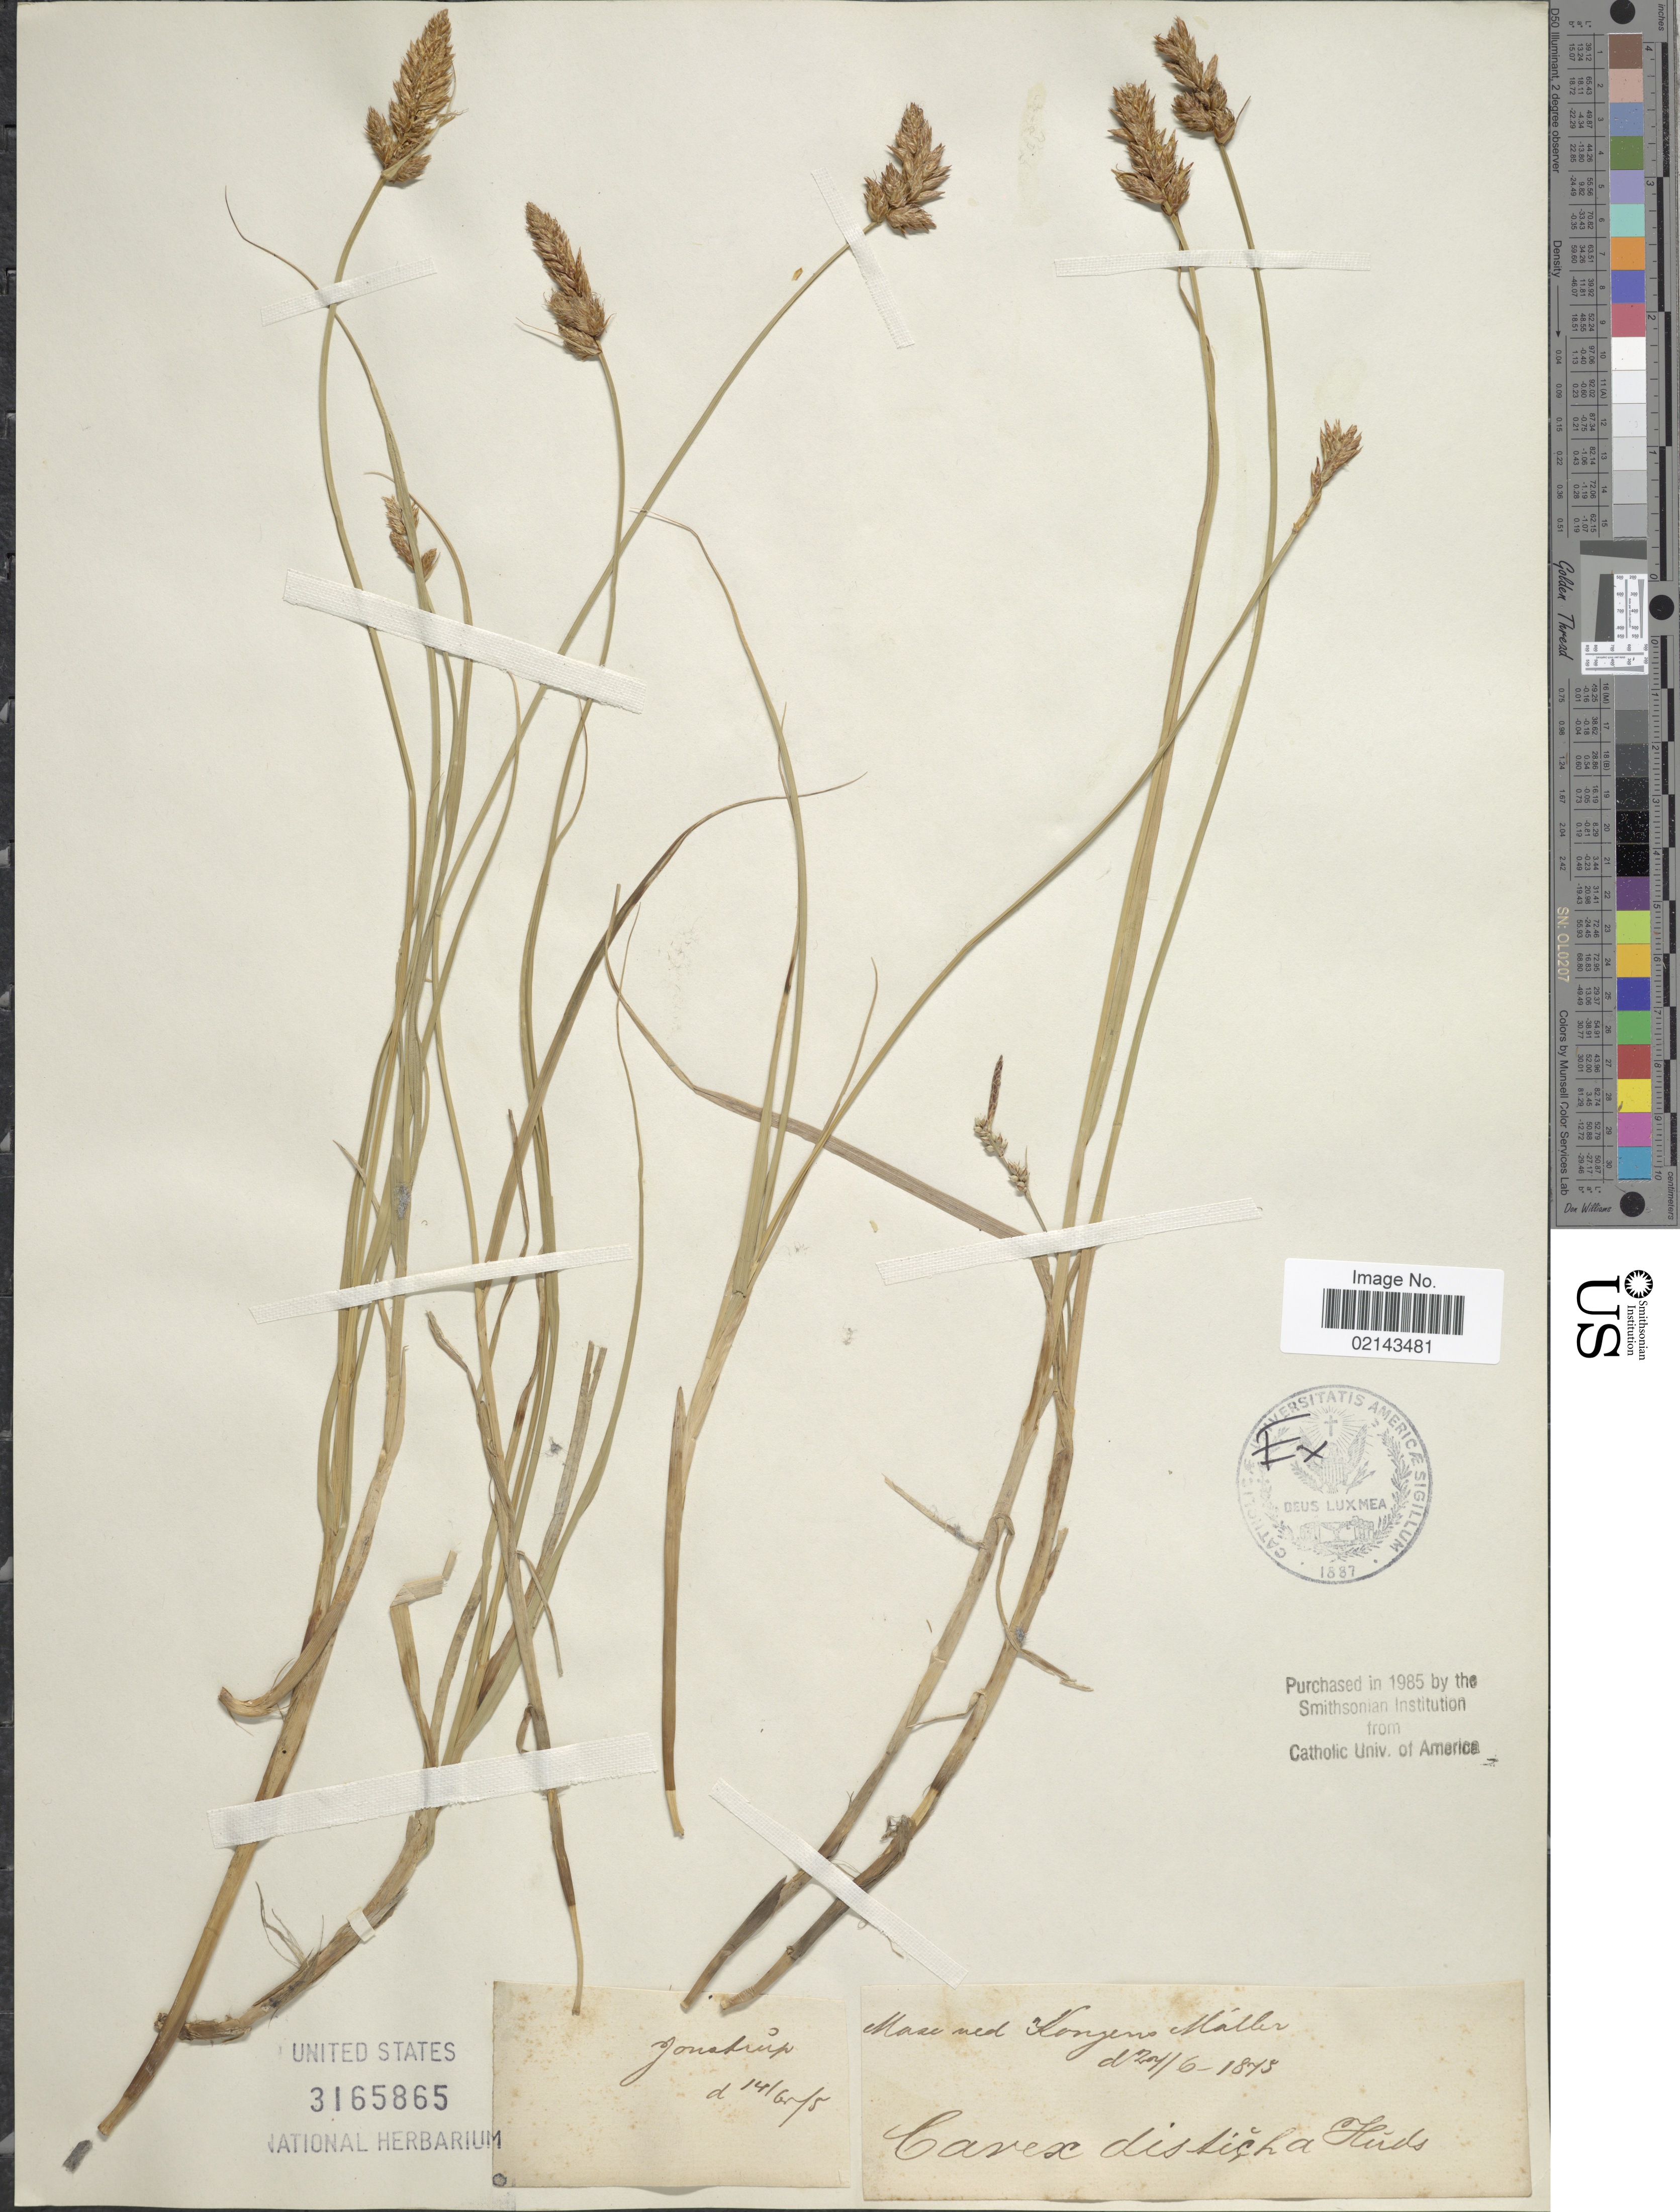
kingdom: Plantae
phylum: Tracheophyta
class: Liliopsida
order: Poales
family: Cyperaceae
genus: Carex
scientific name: Carex disticha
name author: Huds.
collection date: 1875-06-27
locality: Mase ned Konzens Malbr [interpreted]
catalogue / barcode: US 3165865